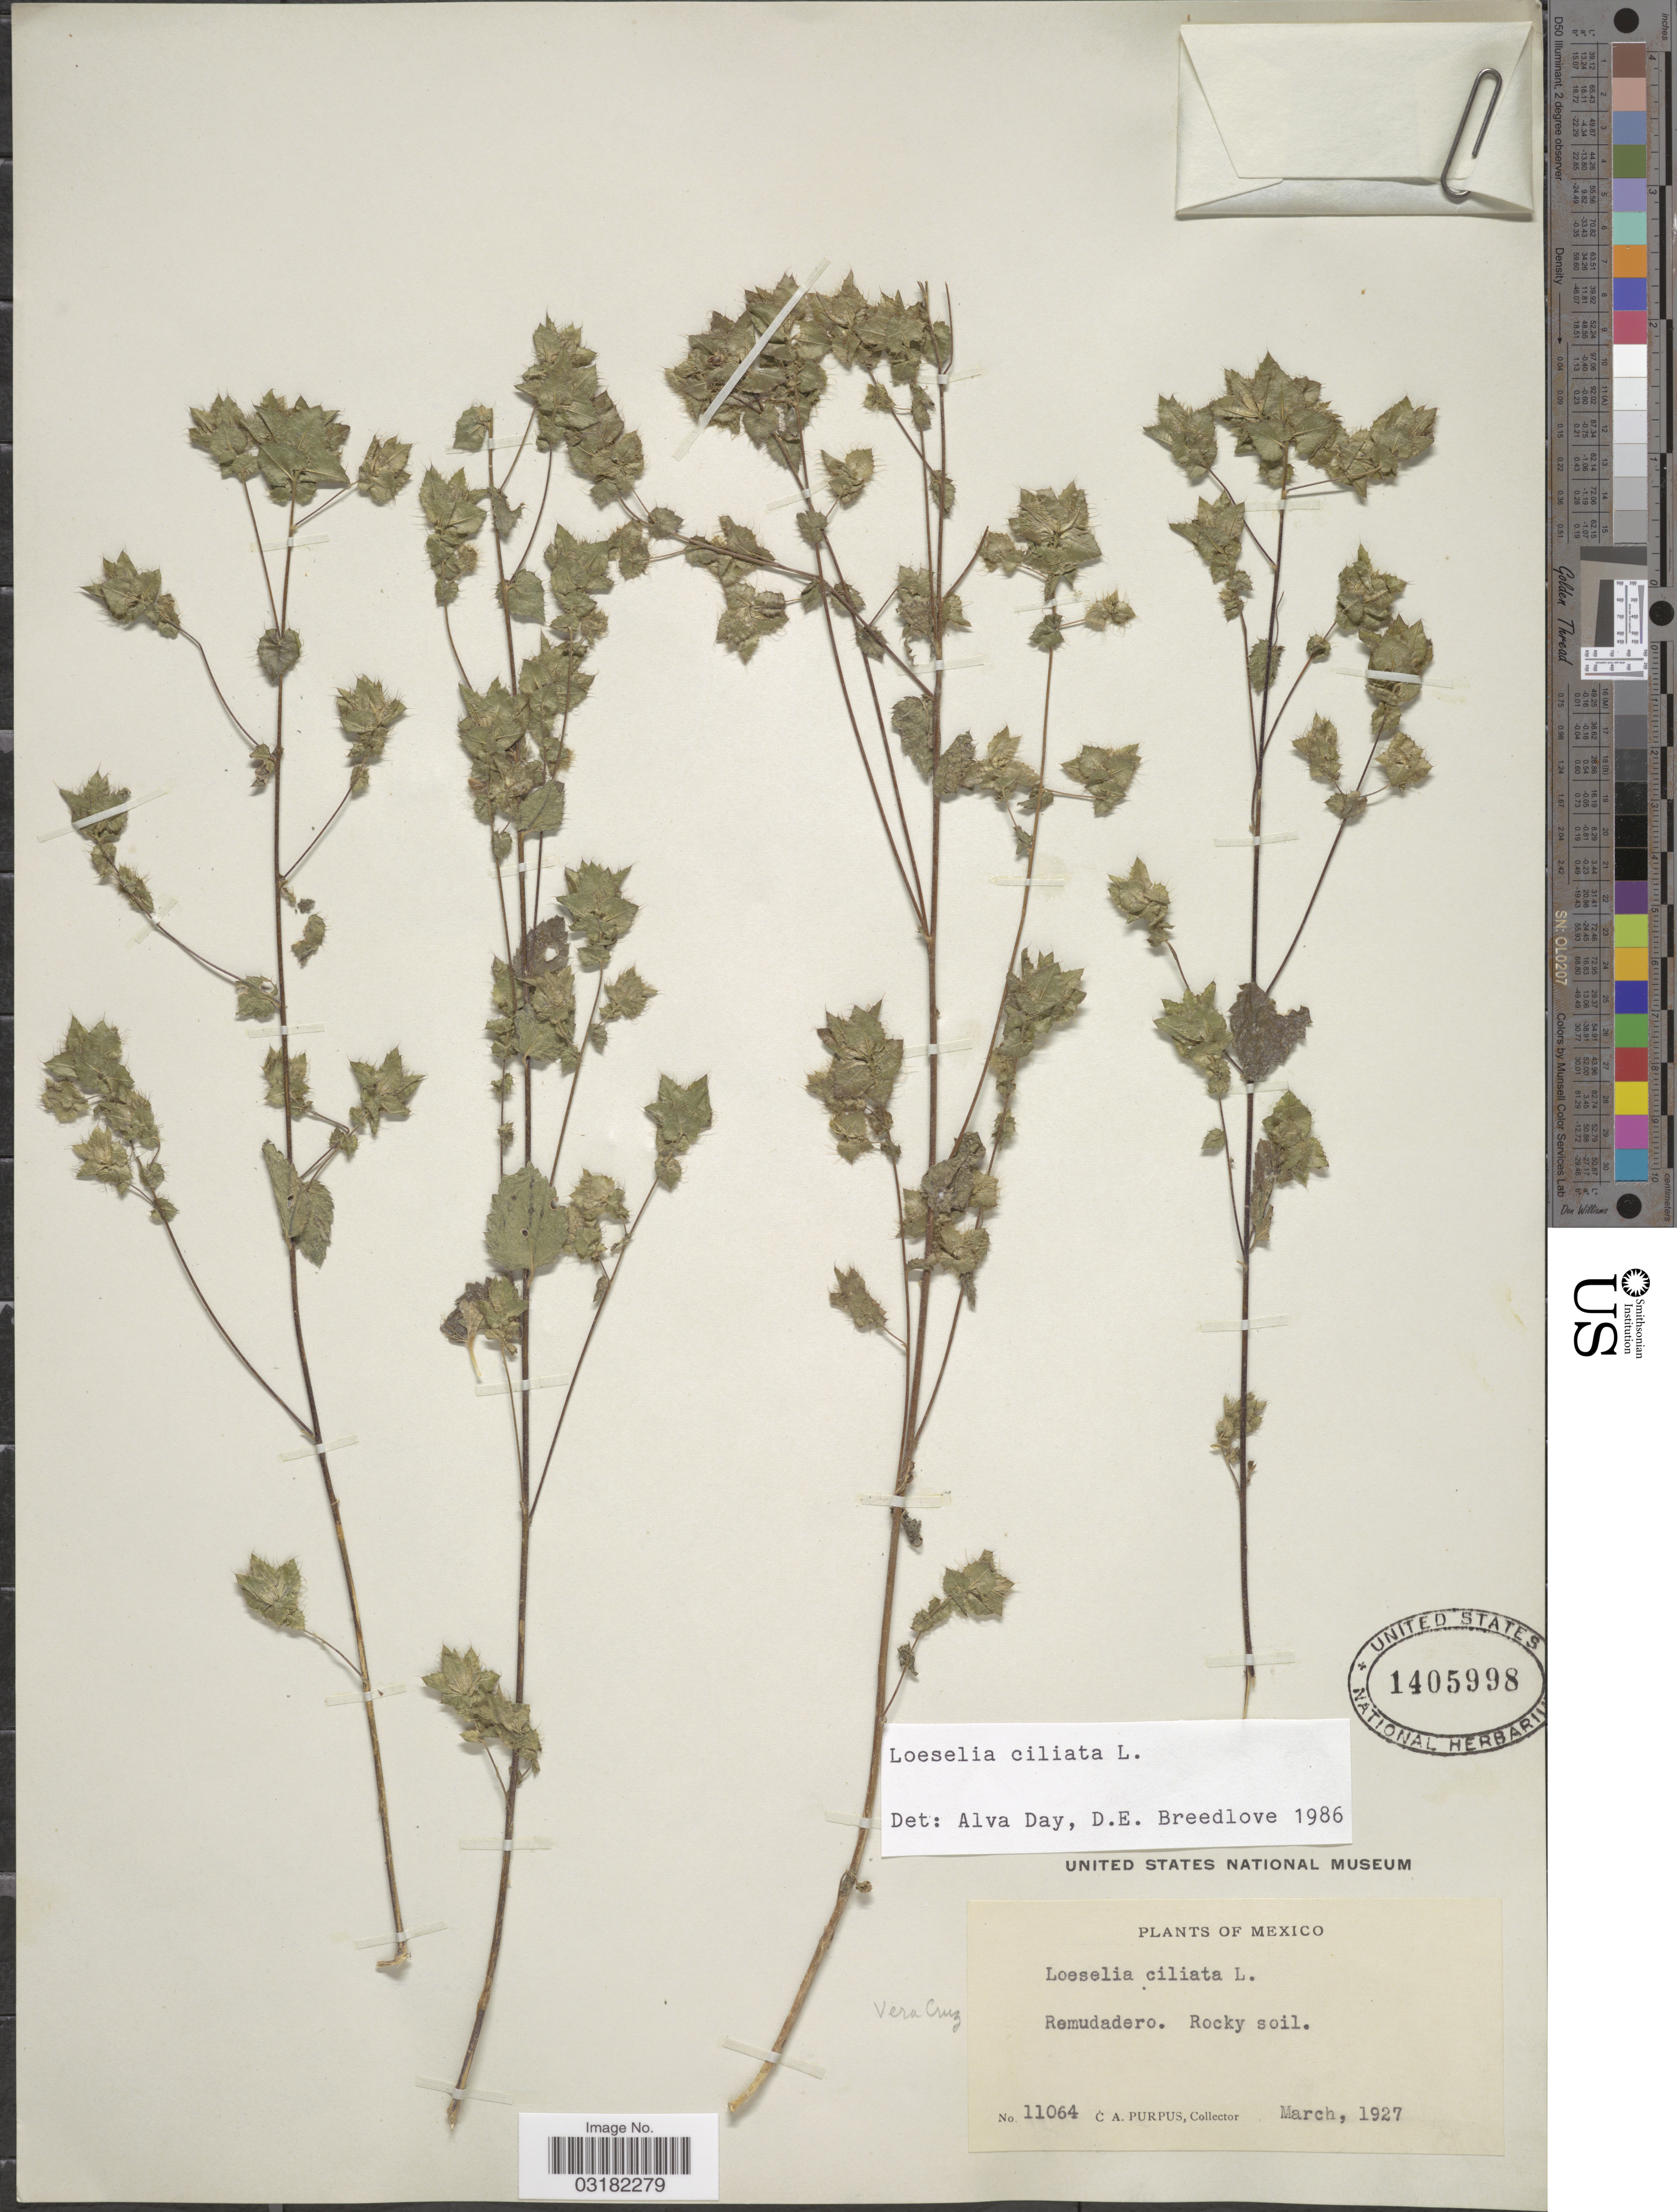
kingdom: Plantae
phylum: Tracheophyta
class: Magnoliopsida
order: Ericales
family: Polemoniaceae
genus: Loeselia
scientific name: Loeselia ciliata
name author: L.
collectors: C. A. Purpus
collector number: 11064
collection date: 1927-03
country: Mexico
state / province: Veracruz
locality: Vera Cruz. Remudadero.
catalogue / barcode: US 1405998